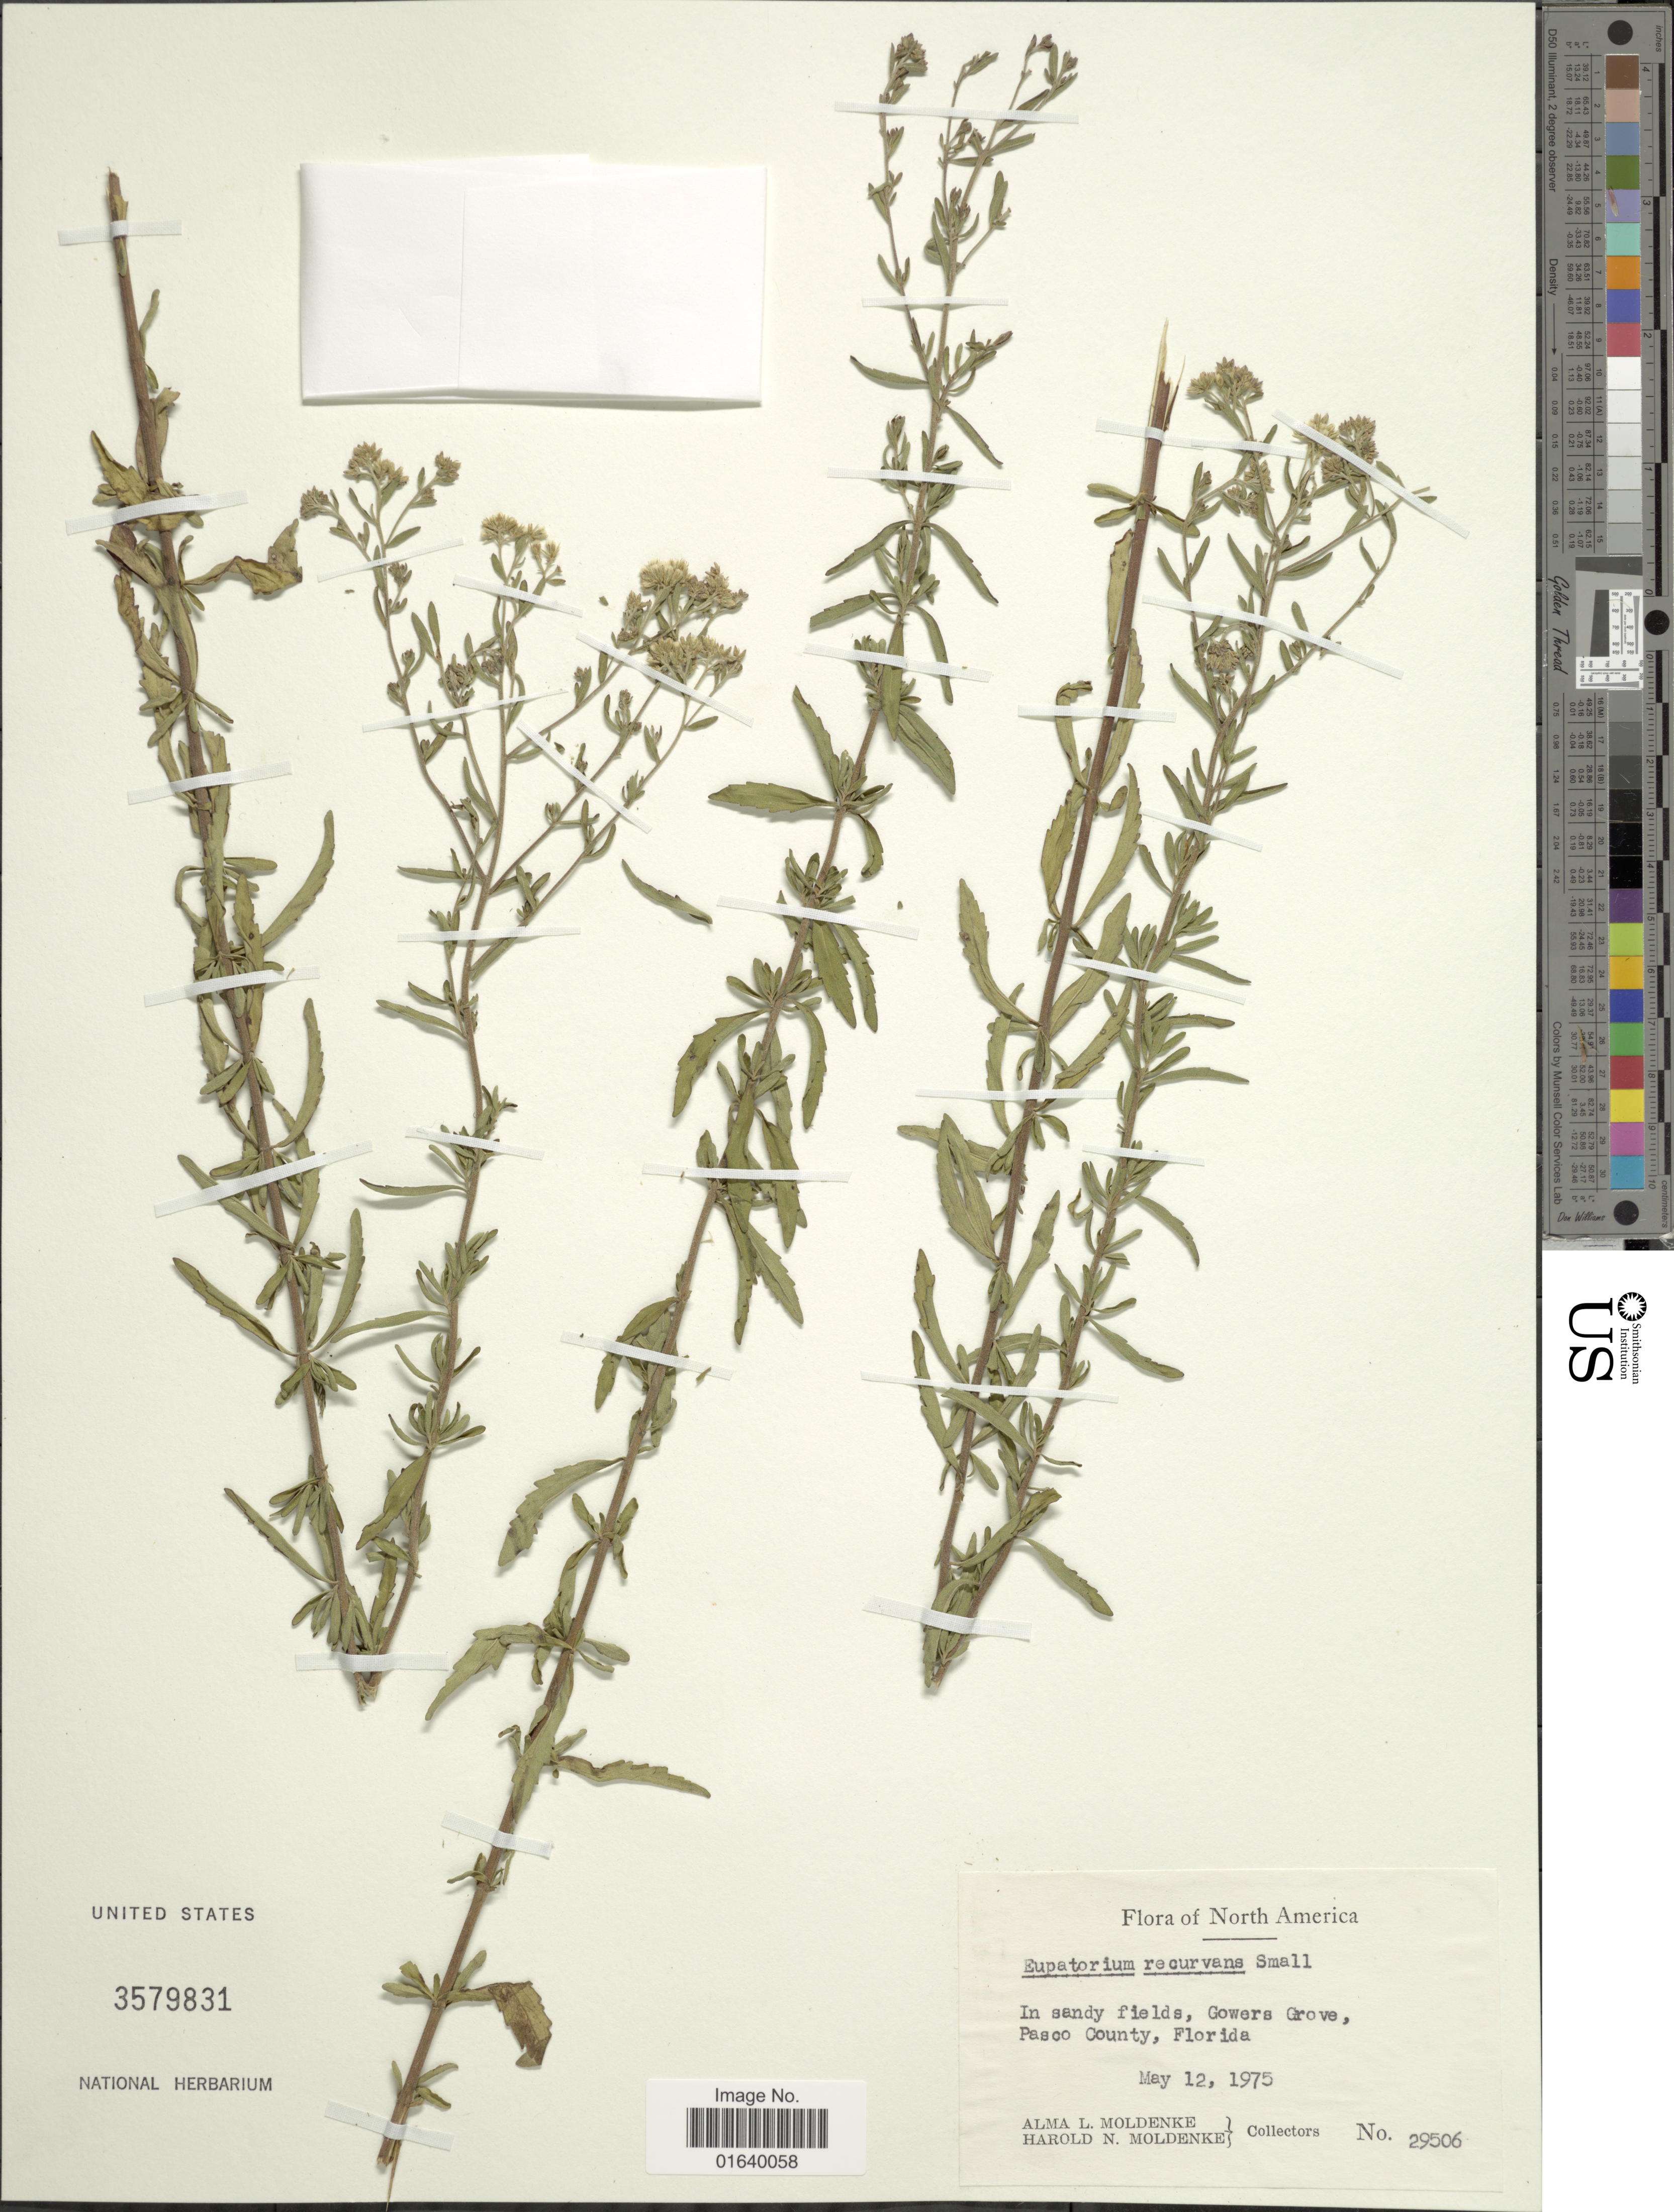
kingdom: Plantae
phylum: Tracheophyta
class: Magnoliopsida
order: Asterales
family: Asteraceae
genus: Eupatorium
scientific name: Eupatorium recurvans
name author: Small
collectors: A. L. Moldenke & H. N. Moldenke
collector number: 29506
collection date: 1975-05-12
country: United States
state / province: Florida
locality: Gowers Grove, Pasco County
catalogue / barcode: US 3579831